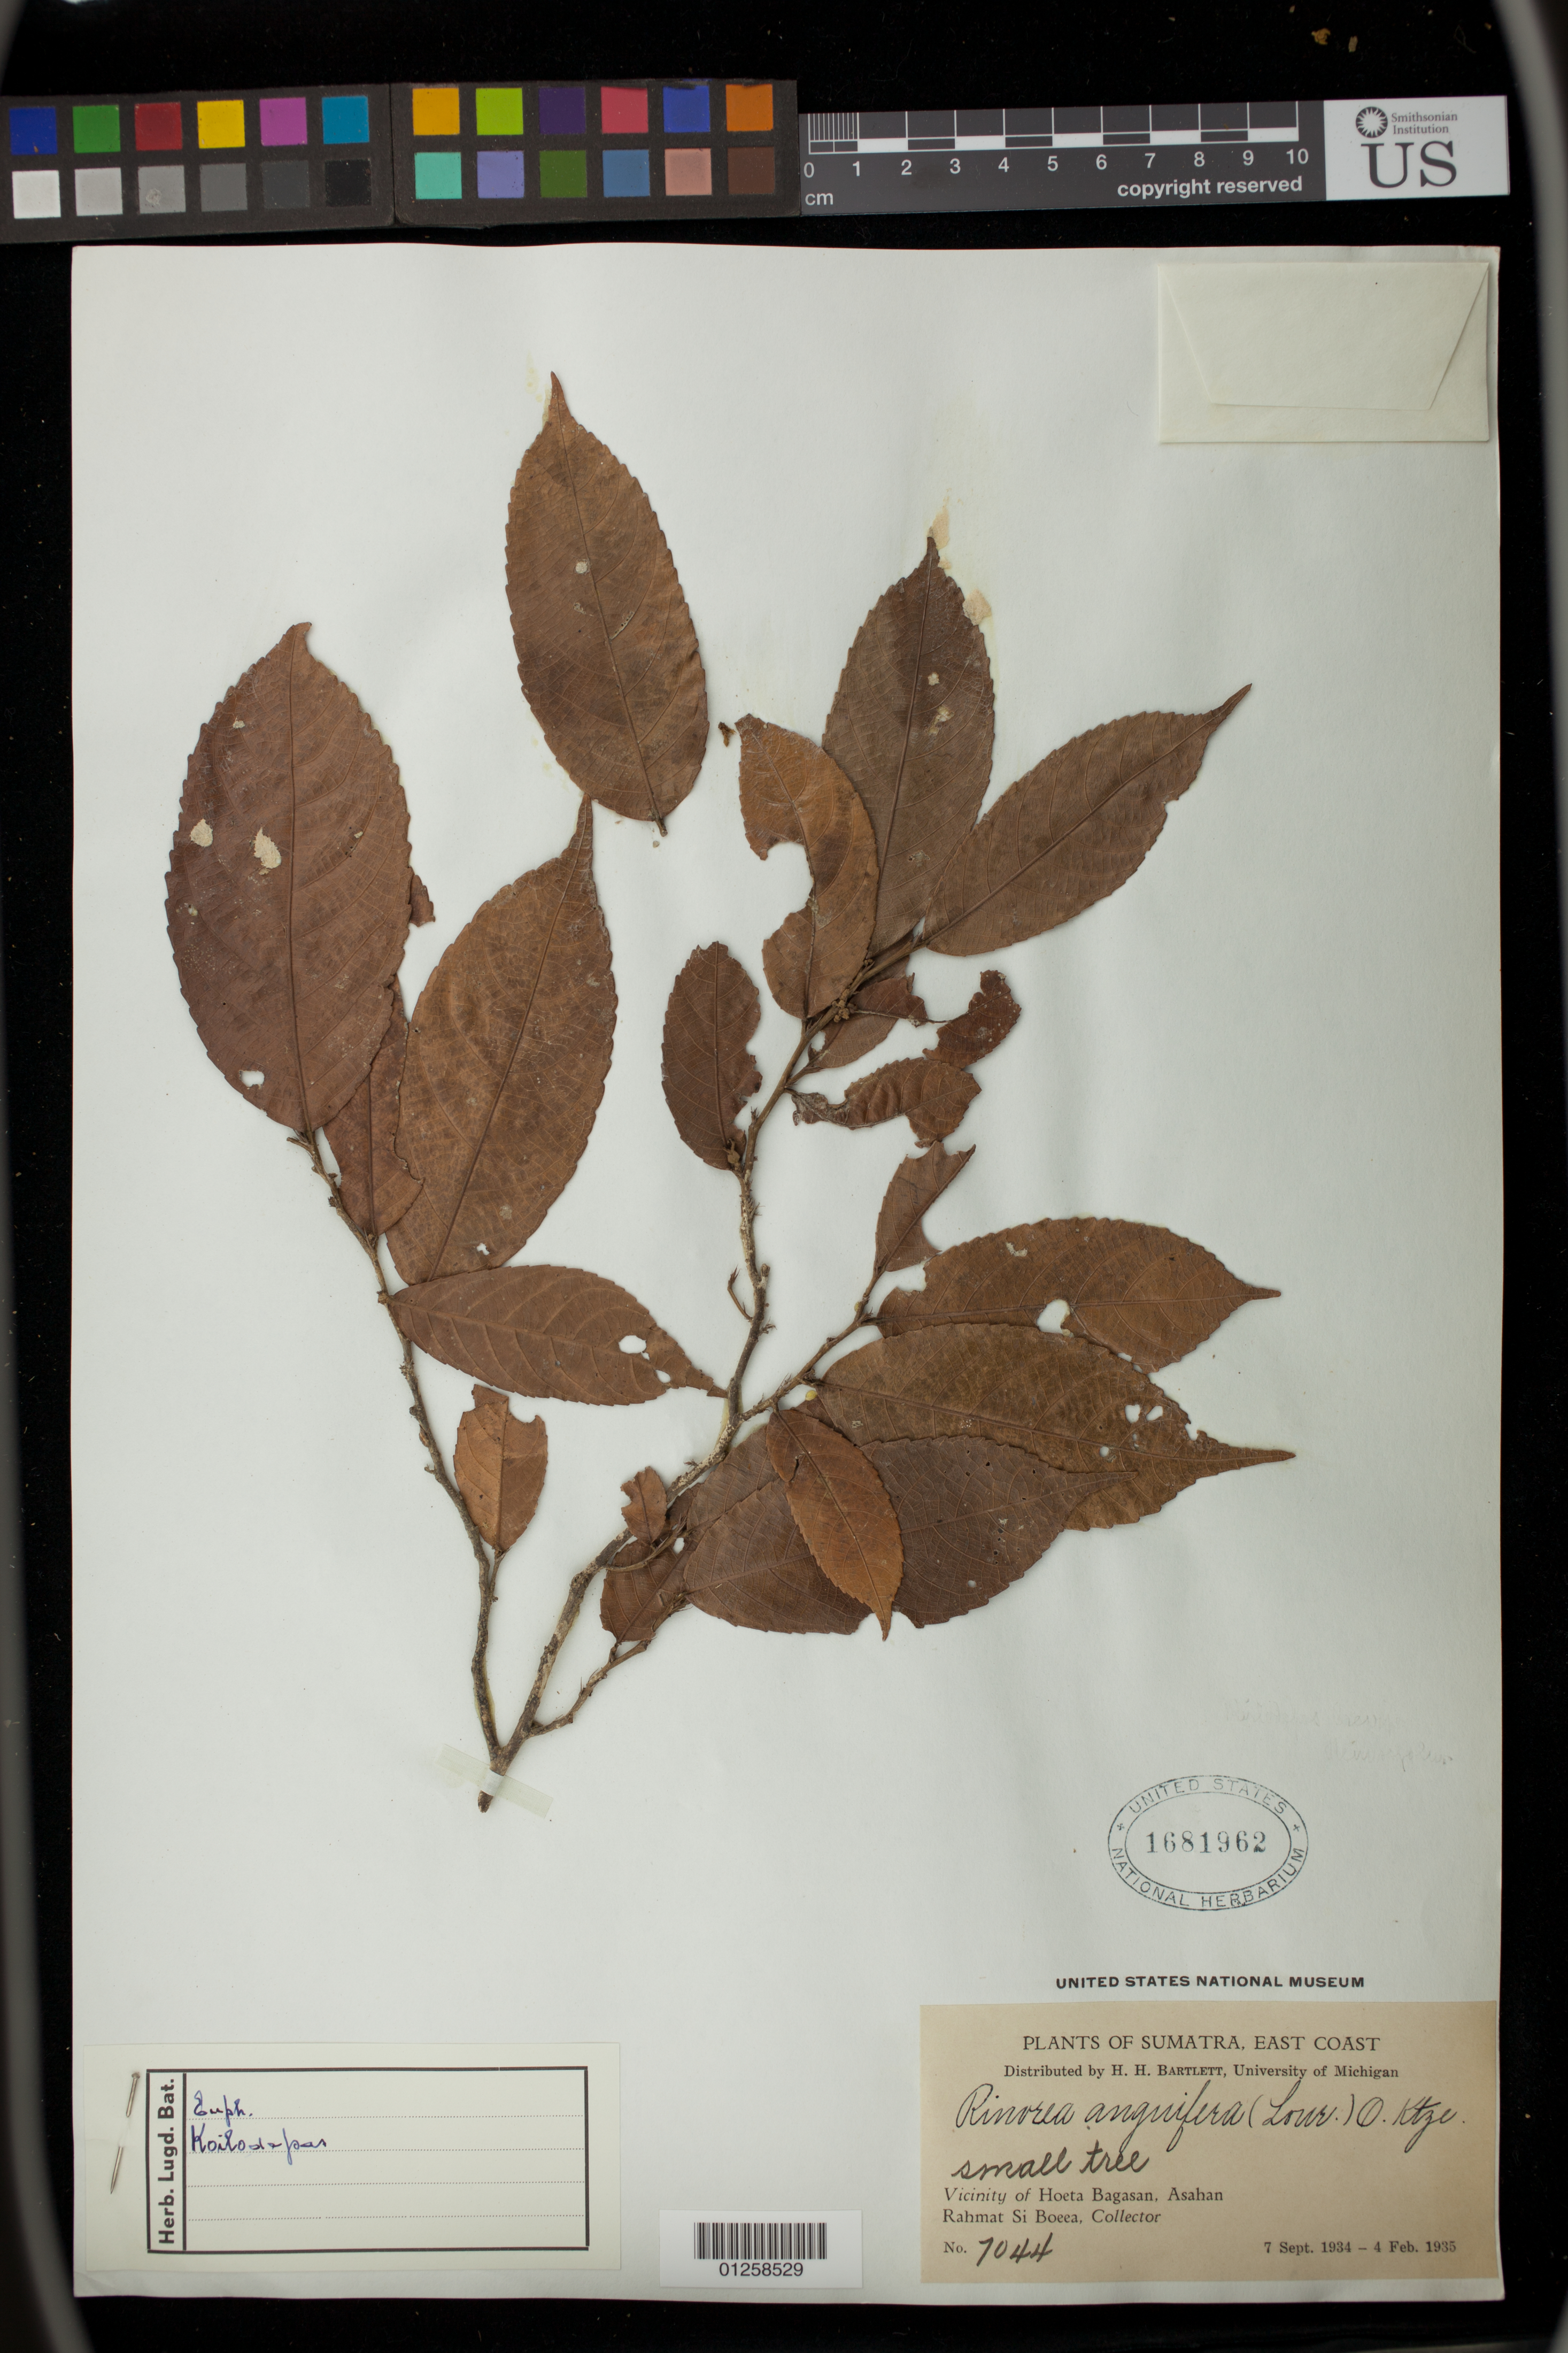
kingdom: Plantae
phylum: Tracheophyta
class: Magnoliopsida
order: Malpighiales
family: Euphorbiaceae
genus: Koilodepas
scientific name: Koilodepas sp.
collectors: Rahmat Si Boeea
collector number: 7044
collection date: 1934-09-07/1935-02-04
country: Indonesia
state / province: Sumatra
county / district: Sumatera Utara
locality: Vicinity of Huta Bagasan, Asahan, East coast.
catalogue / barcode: US 1681962